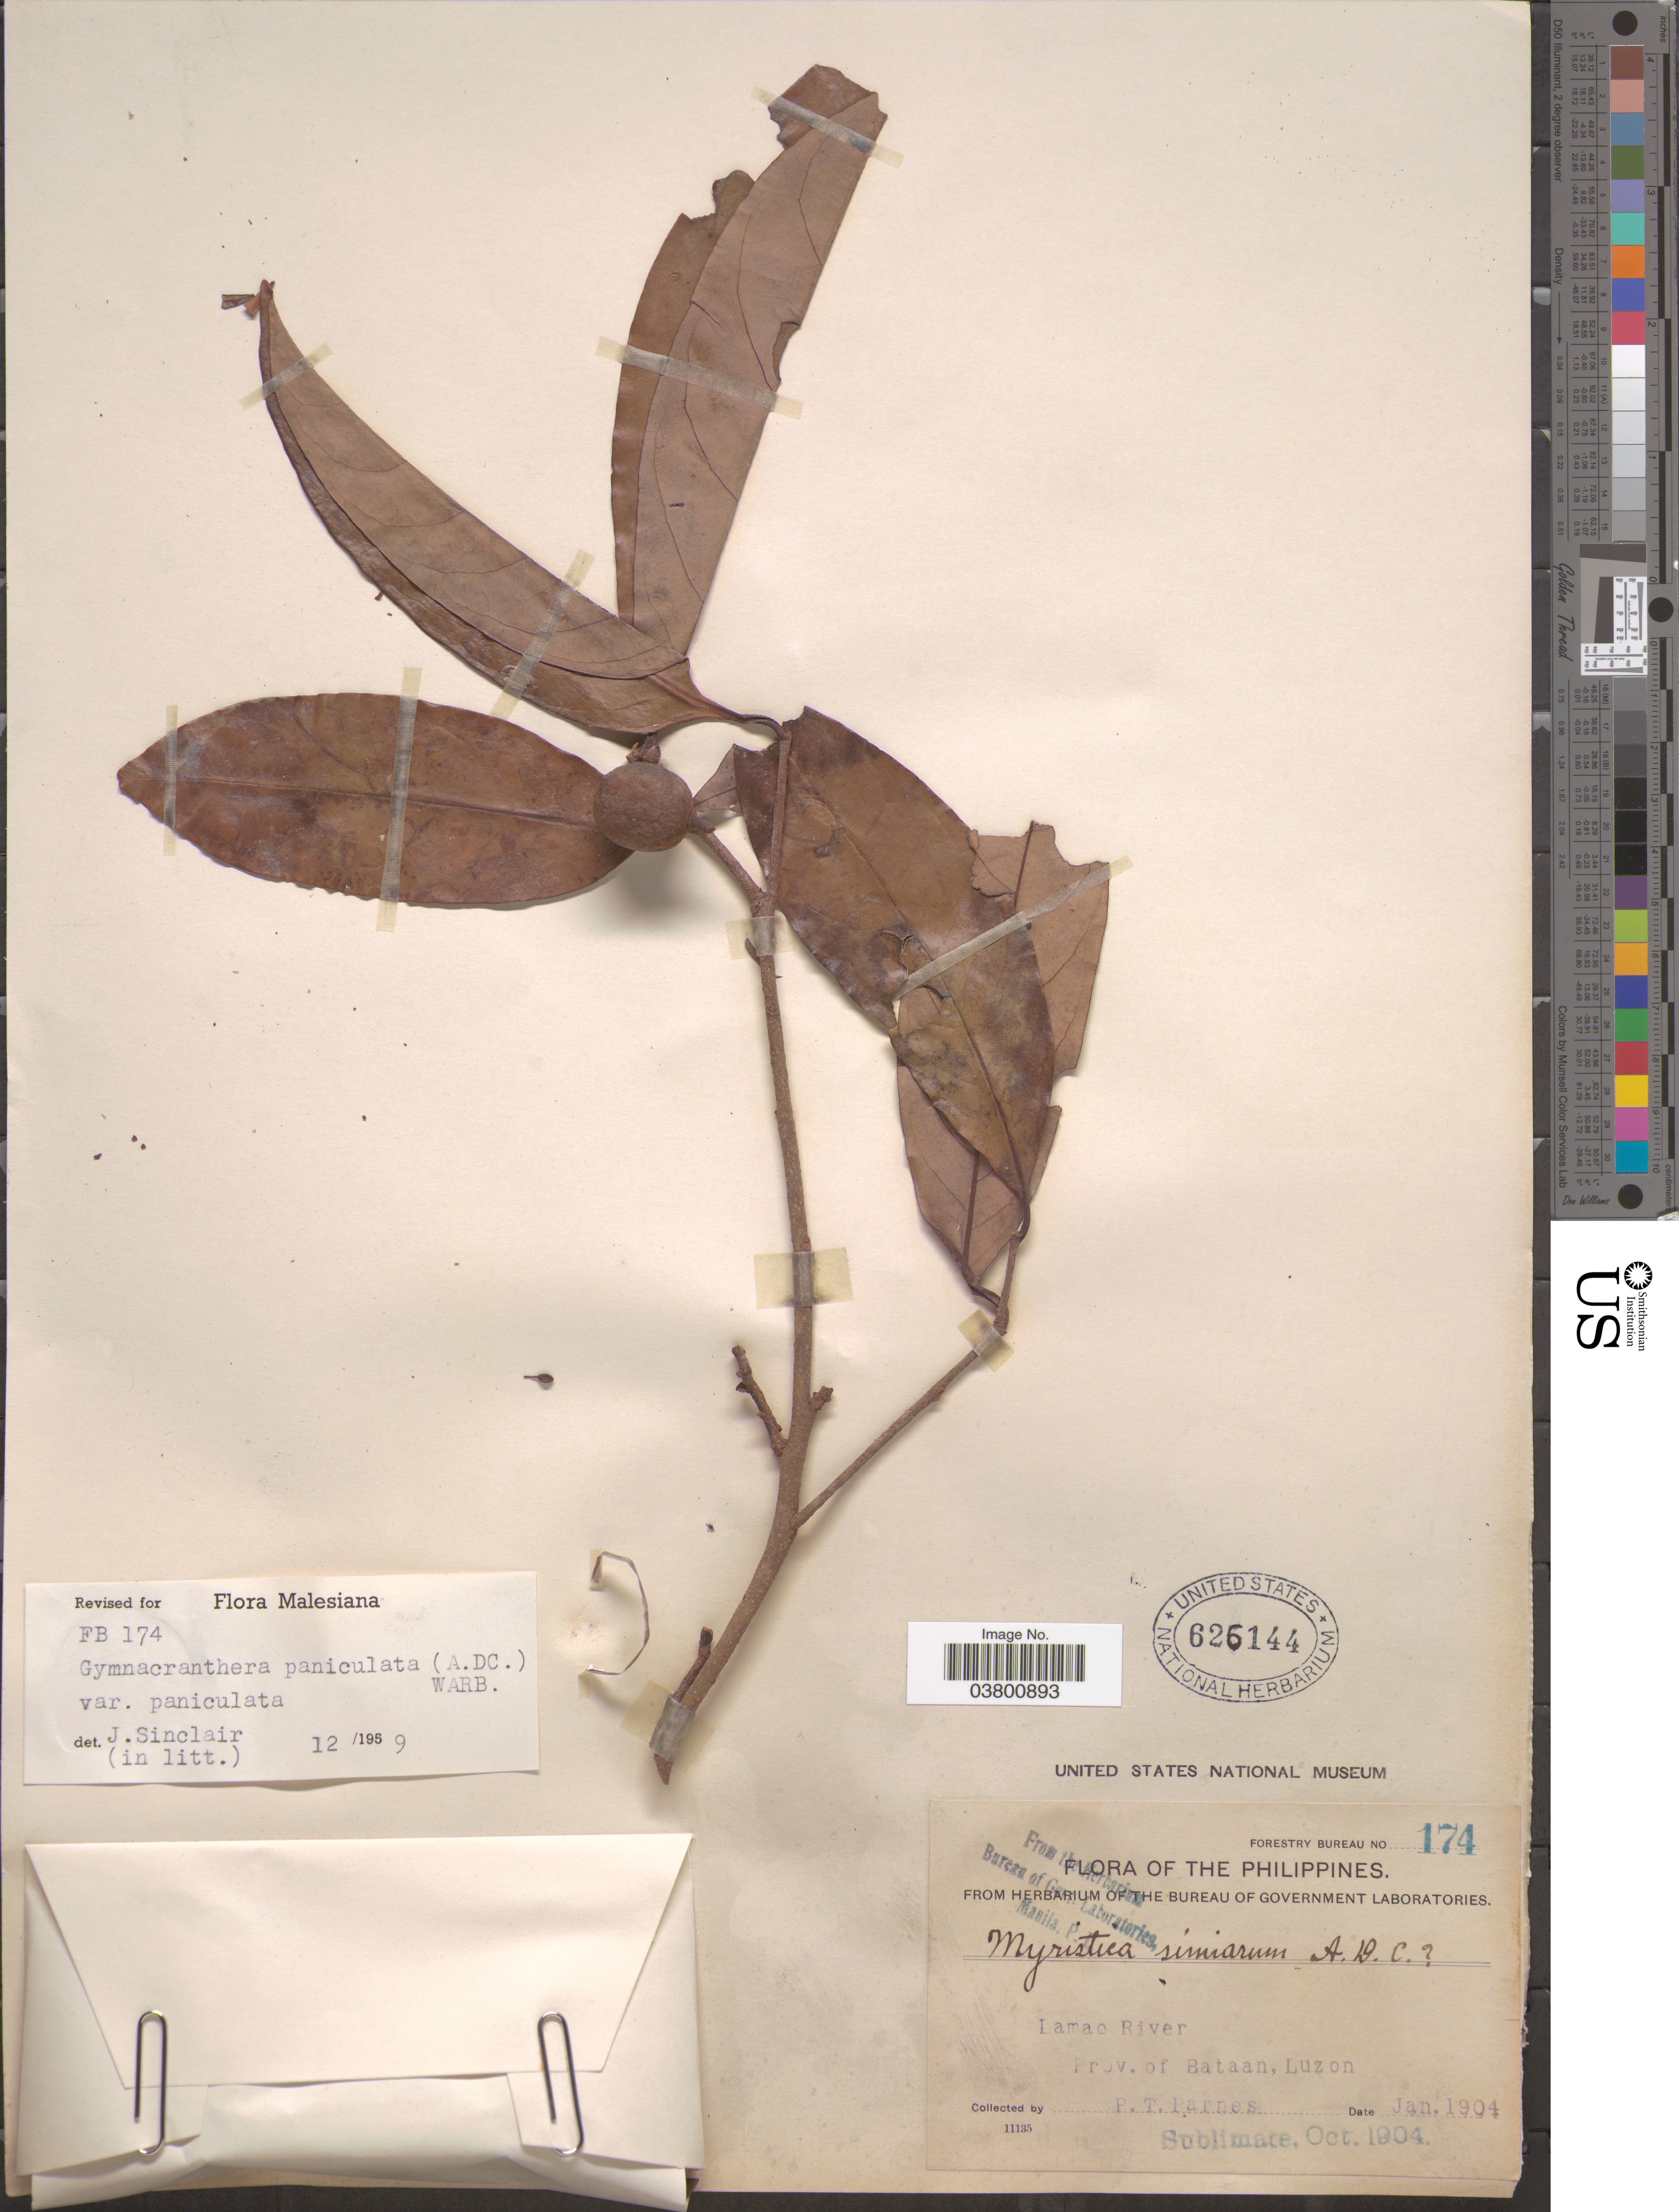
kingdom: Plantae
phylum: Tracheophyta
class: Magnoliopsida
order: Magnoliales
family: Myristicaceae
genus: Gymnacranthera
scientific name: Gymnacranthera paniculata var. paniculata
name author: (A. DC.) Warb.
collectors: P. Barnes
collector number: Forestry Bureau 174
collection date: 1904-01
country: Philippines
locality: Lamao River. Prov. of Bataan, Luzon.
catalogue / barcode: US 626144